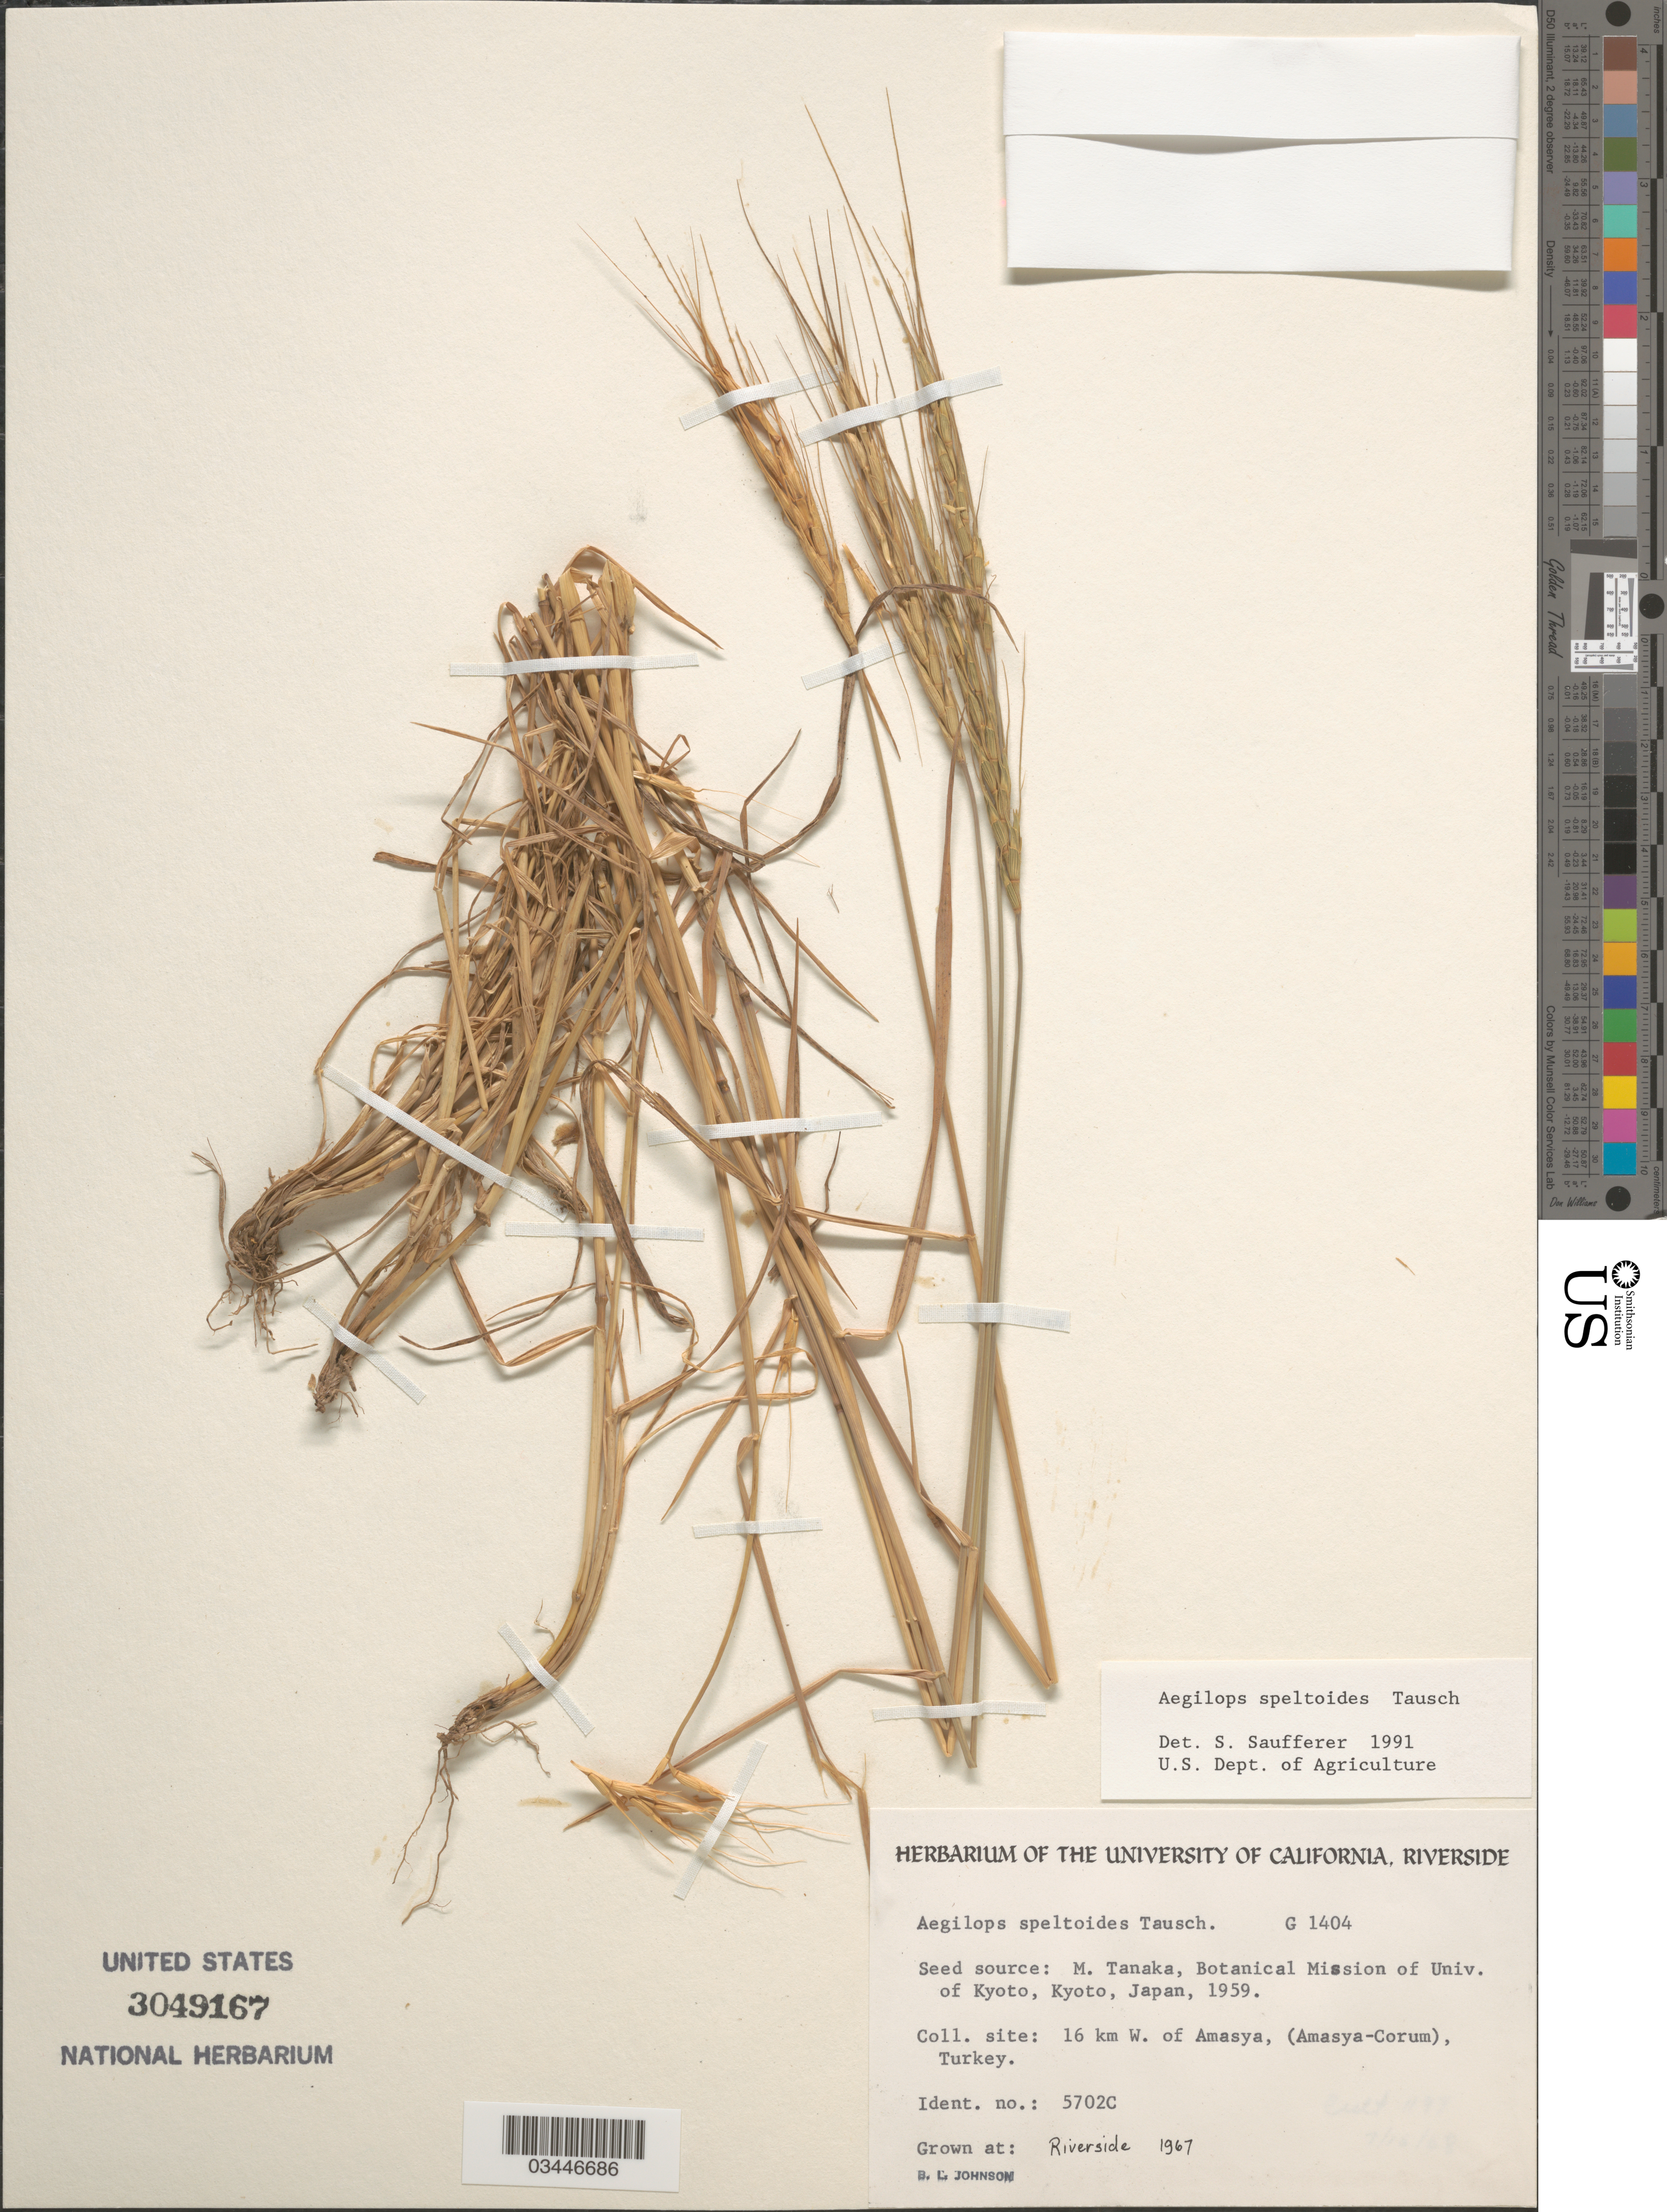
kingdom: Plantae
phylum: Tracheophyta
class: Liliopsida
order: Poales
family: Poaceae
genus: Aegilops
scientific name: Aegilops speltoides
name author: Tausch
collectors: B. Johnson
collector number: G1404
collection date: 1967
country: United States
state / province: California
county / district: Riverside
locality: Riverside.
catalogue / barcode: US 3049167